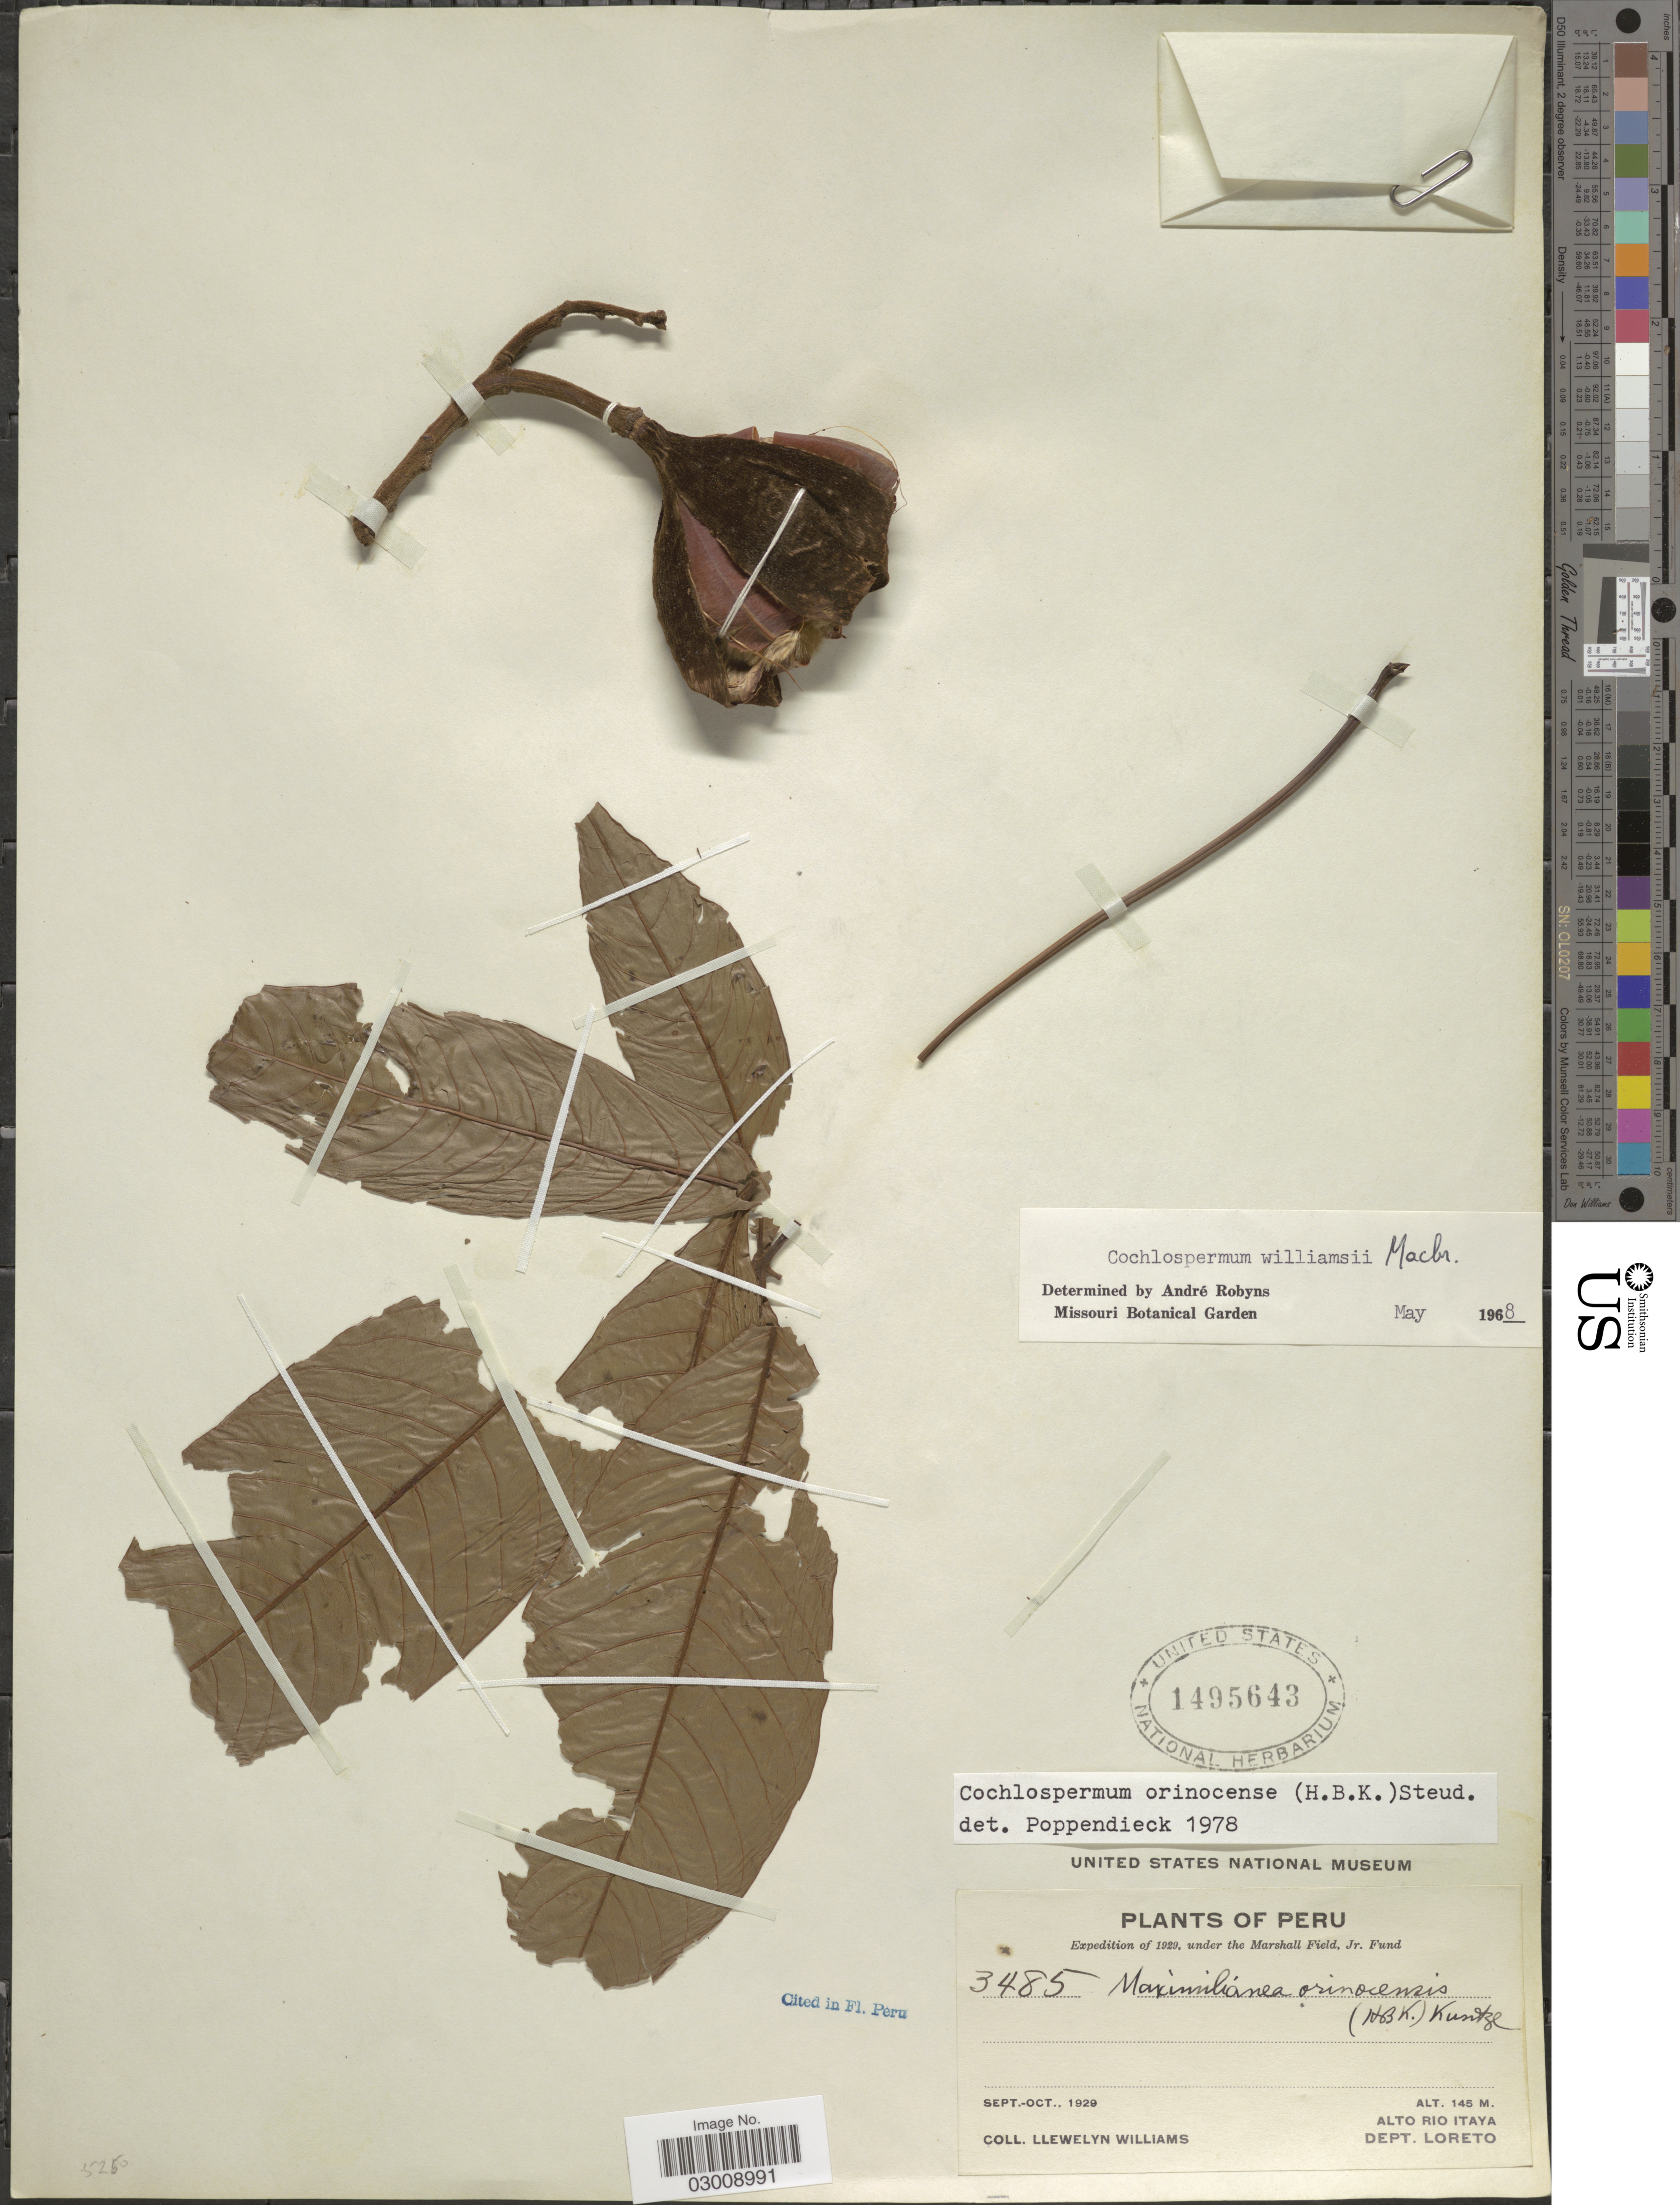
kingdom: Plantae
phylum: Tracheophyta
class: Magnoliopsida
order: Malvales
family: Cochlospermaceae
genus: Cochlospermum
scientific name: Cochlospermum orinocense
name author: (Kunth) Steud.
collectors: Ll. Williams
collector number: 3485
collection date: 1929-09/1929-10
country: Peru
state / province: Loreto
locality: Alto Rio Itaya.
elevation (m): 145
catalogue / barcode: US 1495643